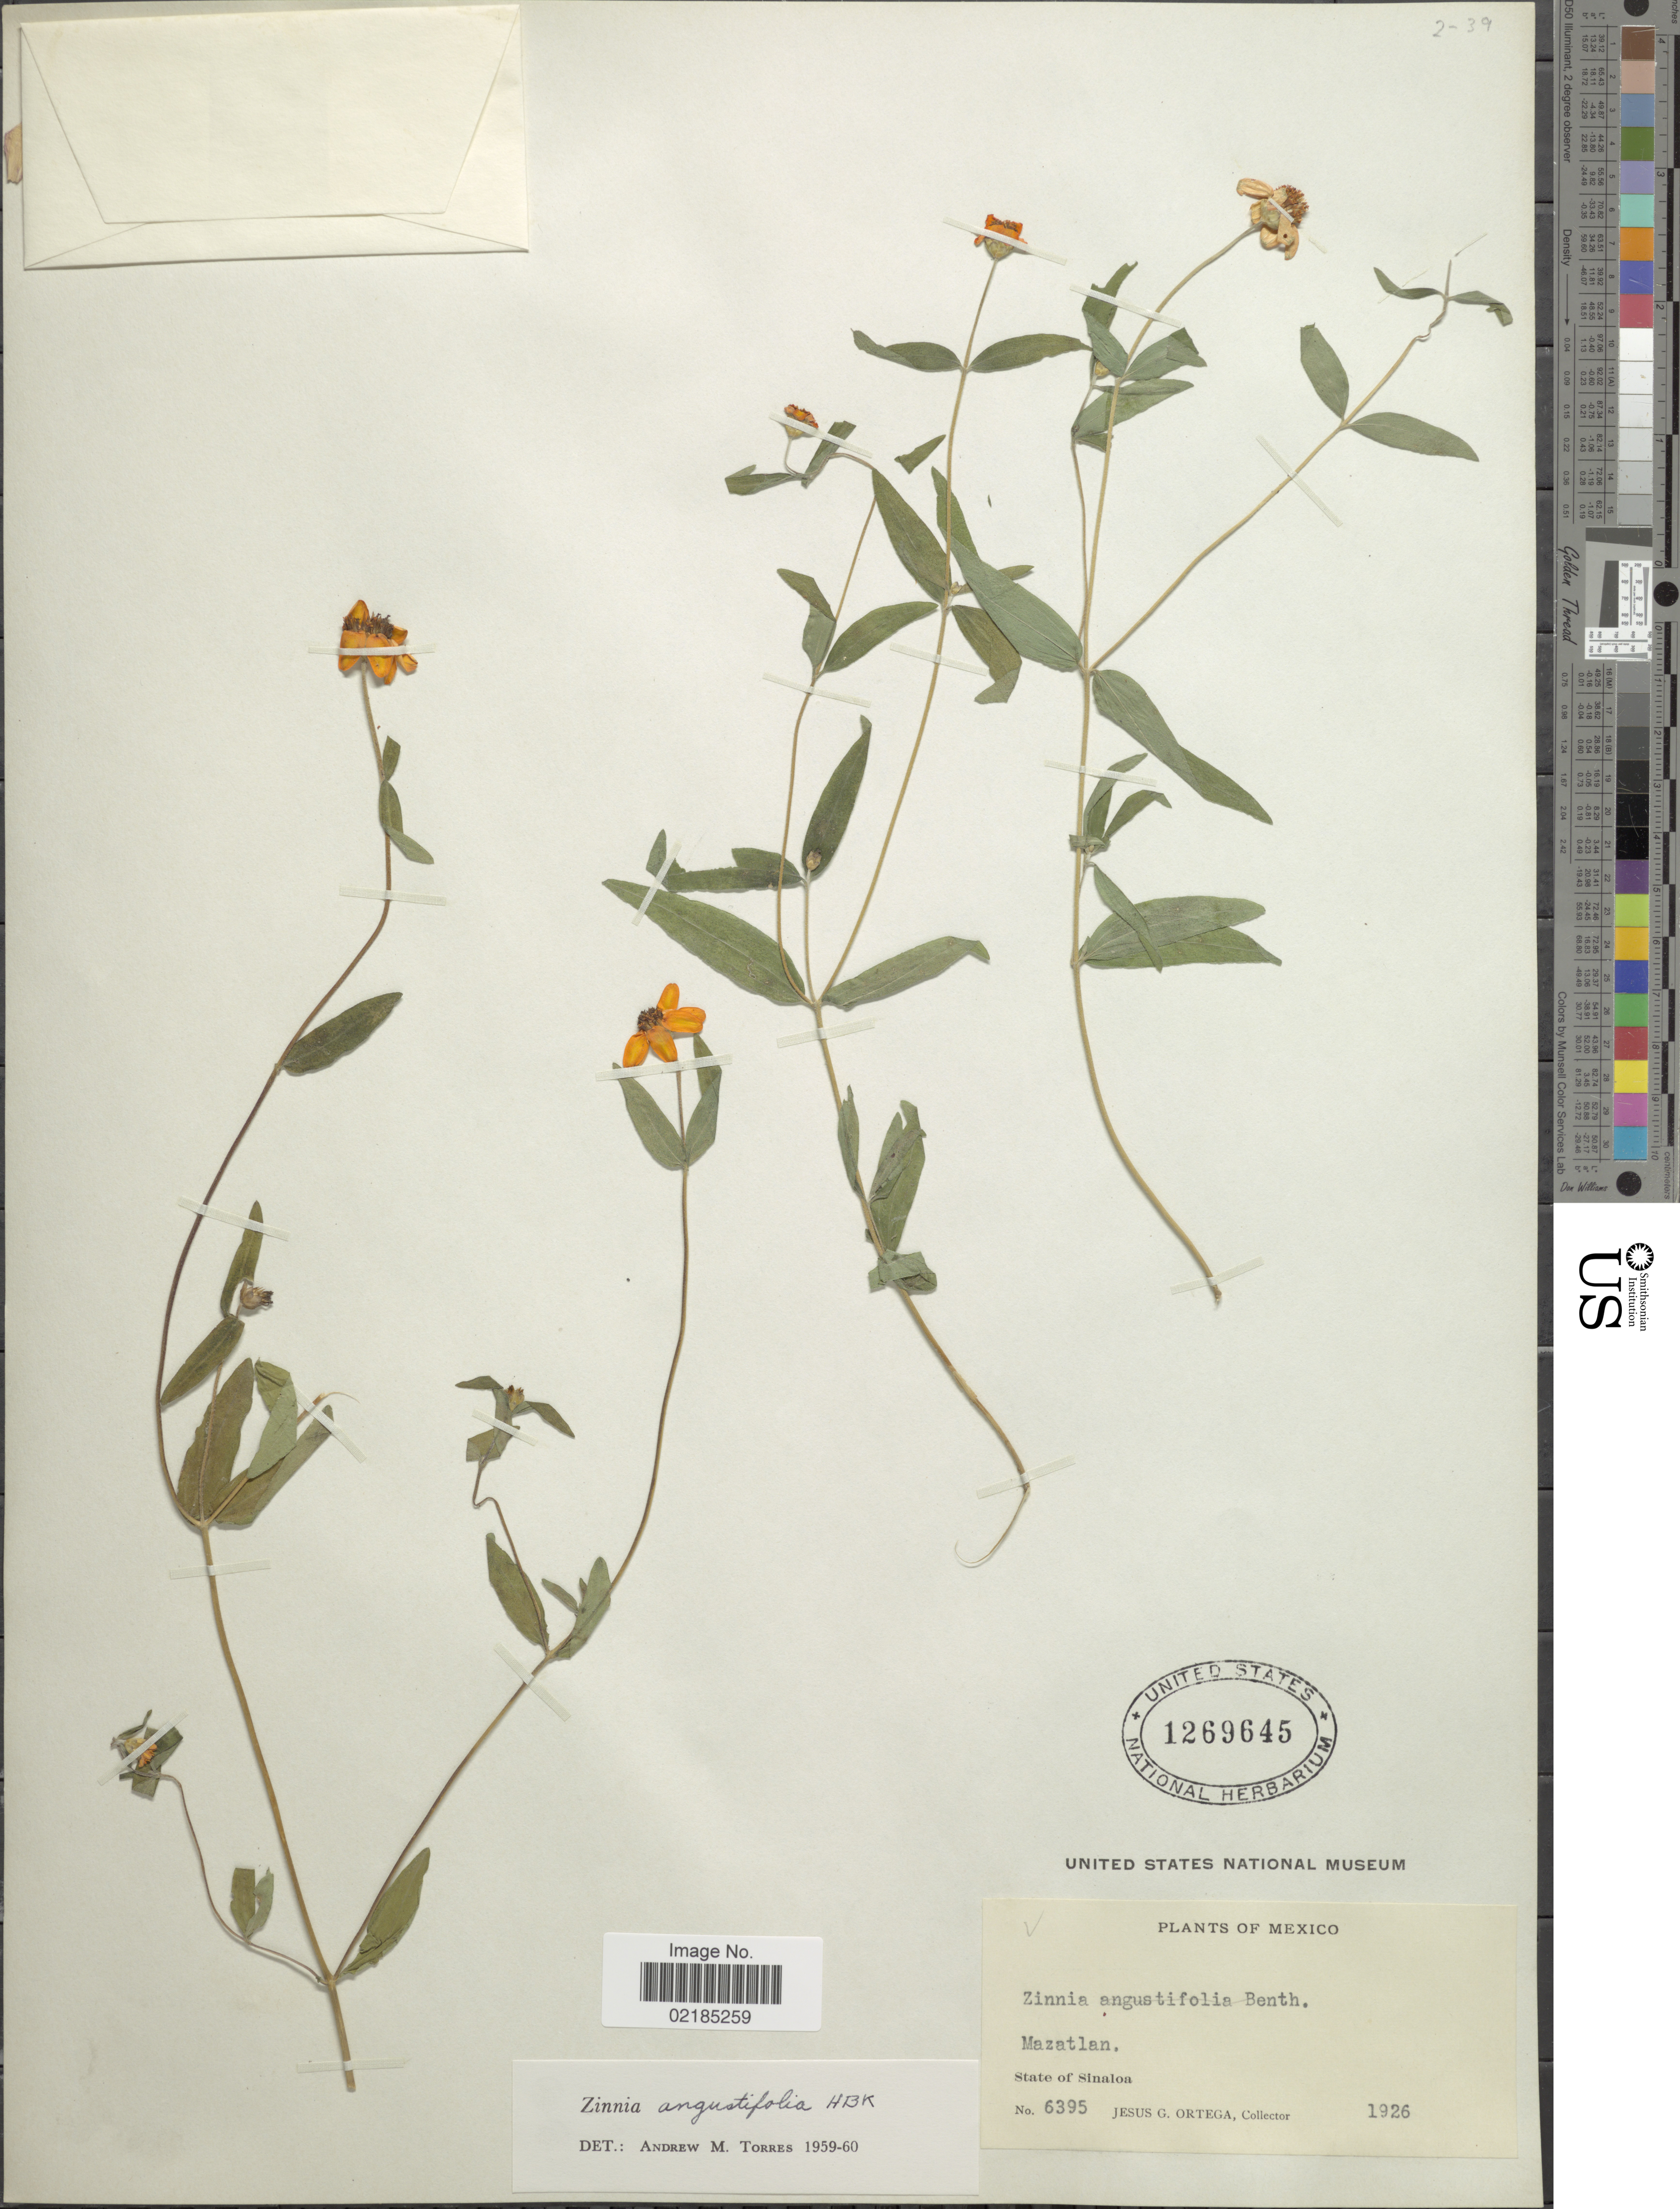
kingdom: Plantae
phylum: Tracheophyta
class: Magnoliopsida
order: Asterales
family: Asteraceae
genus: Zinnia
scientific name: Zinnia angustifolia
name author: Kunth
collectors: J. Ortega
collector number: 6395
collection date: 1926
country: Mexico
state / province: Sinaloa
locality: Mazatlan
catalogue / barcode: US 1269645